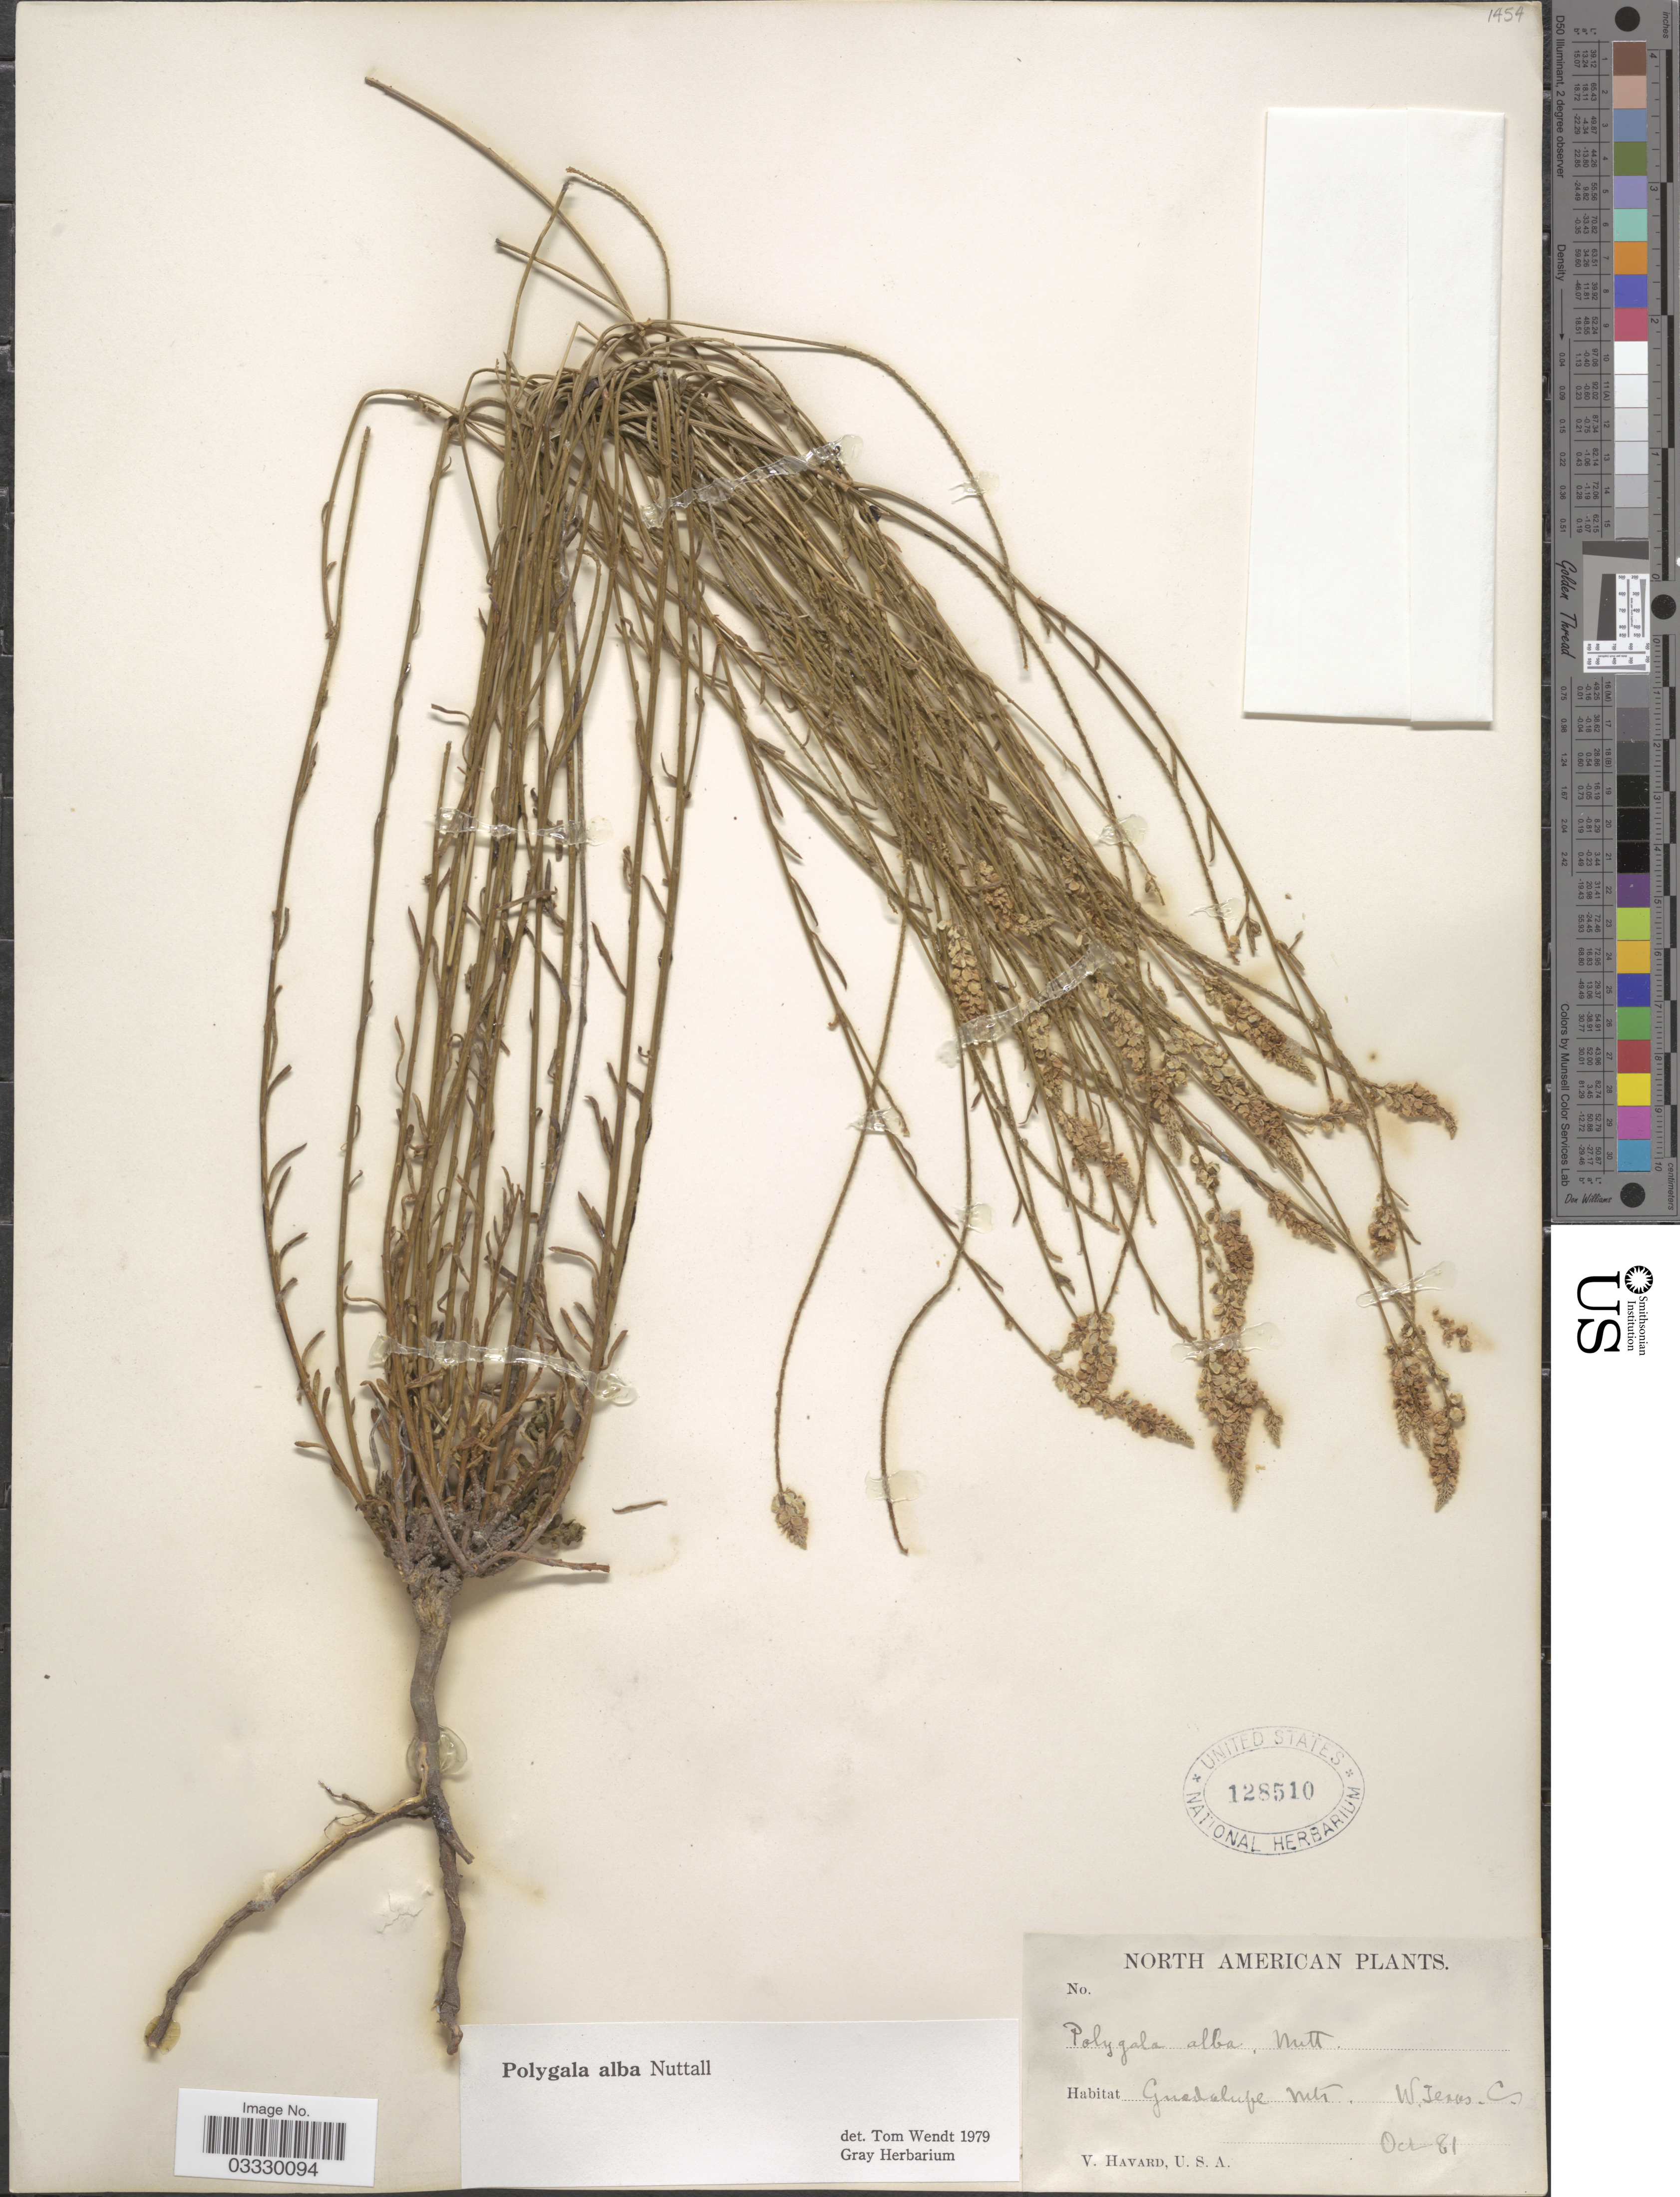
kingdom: Plantae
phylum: Tracheophyta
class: Magnoliopsida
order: Fabales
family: Polygalaceae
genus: Polygala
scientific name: Polygala alba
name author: Nutt.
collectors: V. Havard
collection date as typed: Transcribed d/m/y: /10/81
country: United States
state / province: Texas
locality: Guadalupe Mts. W. Texas. Co.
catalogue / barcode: US 128510